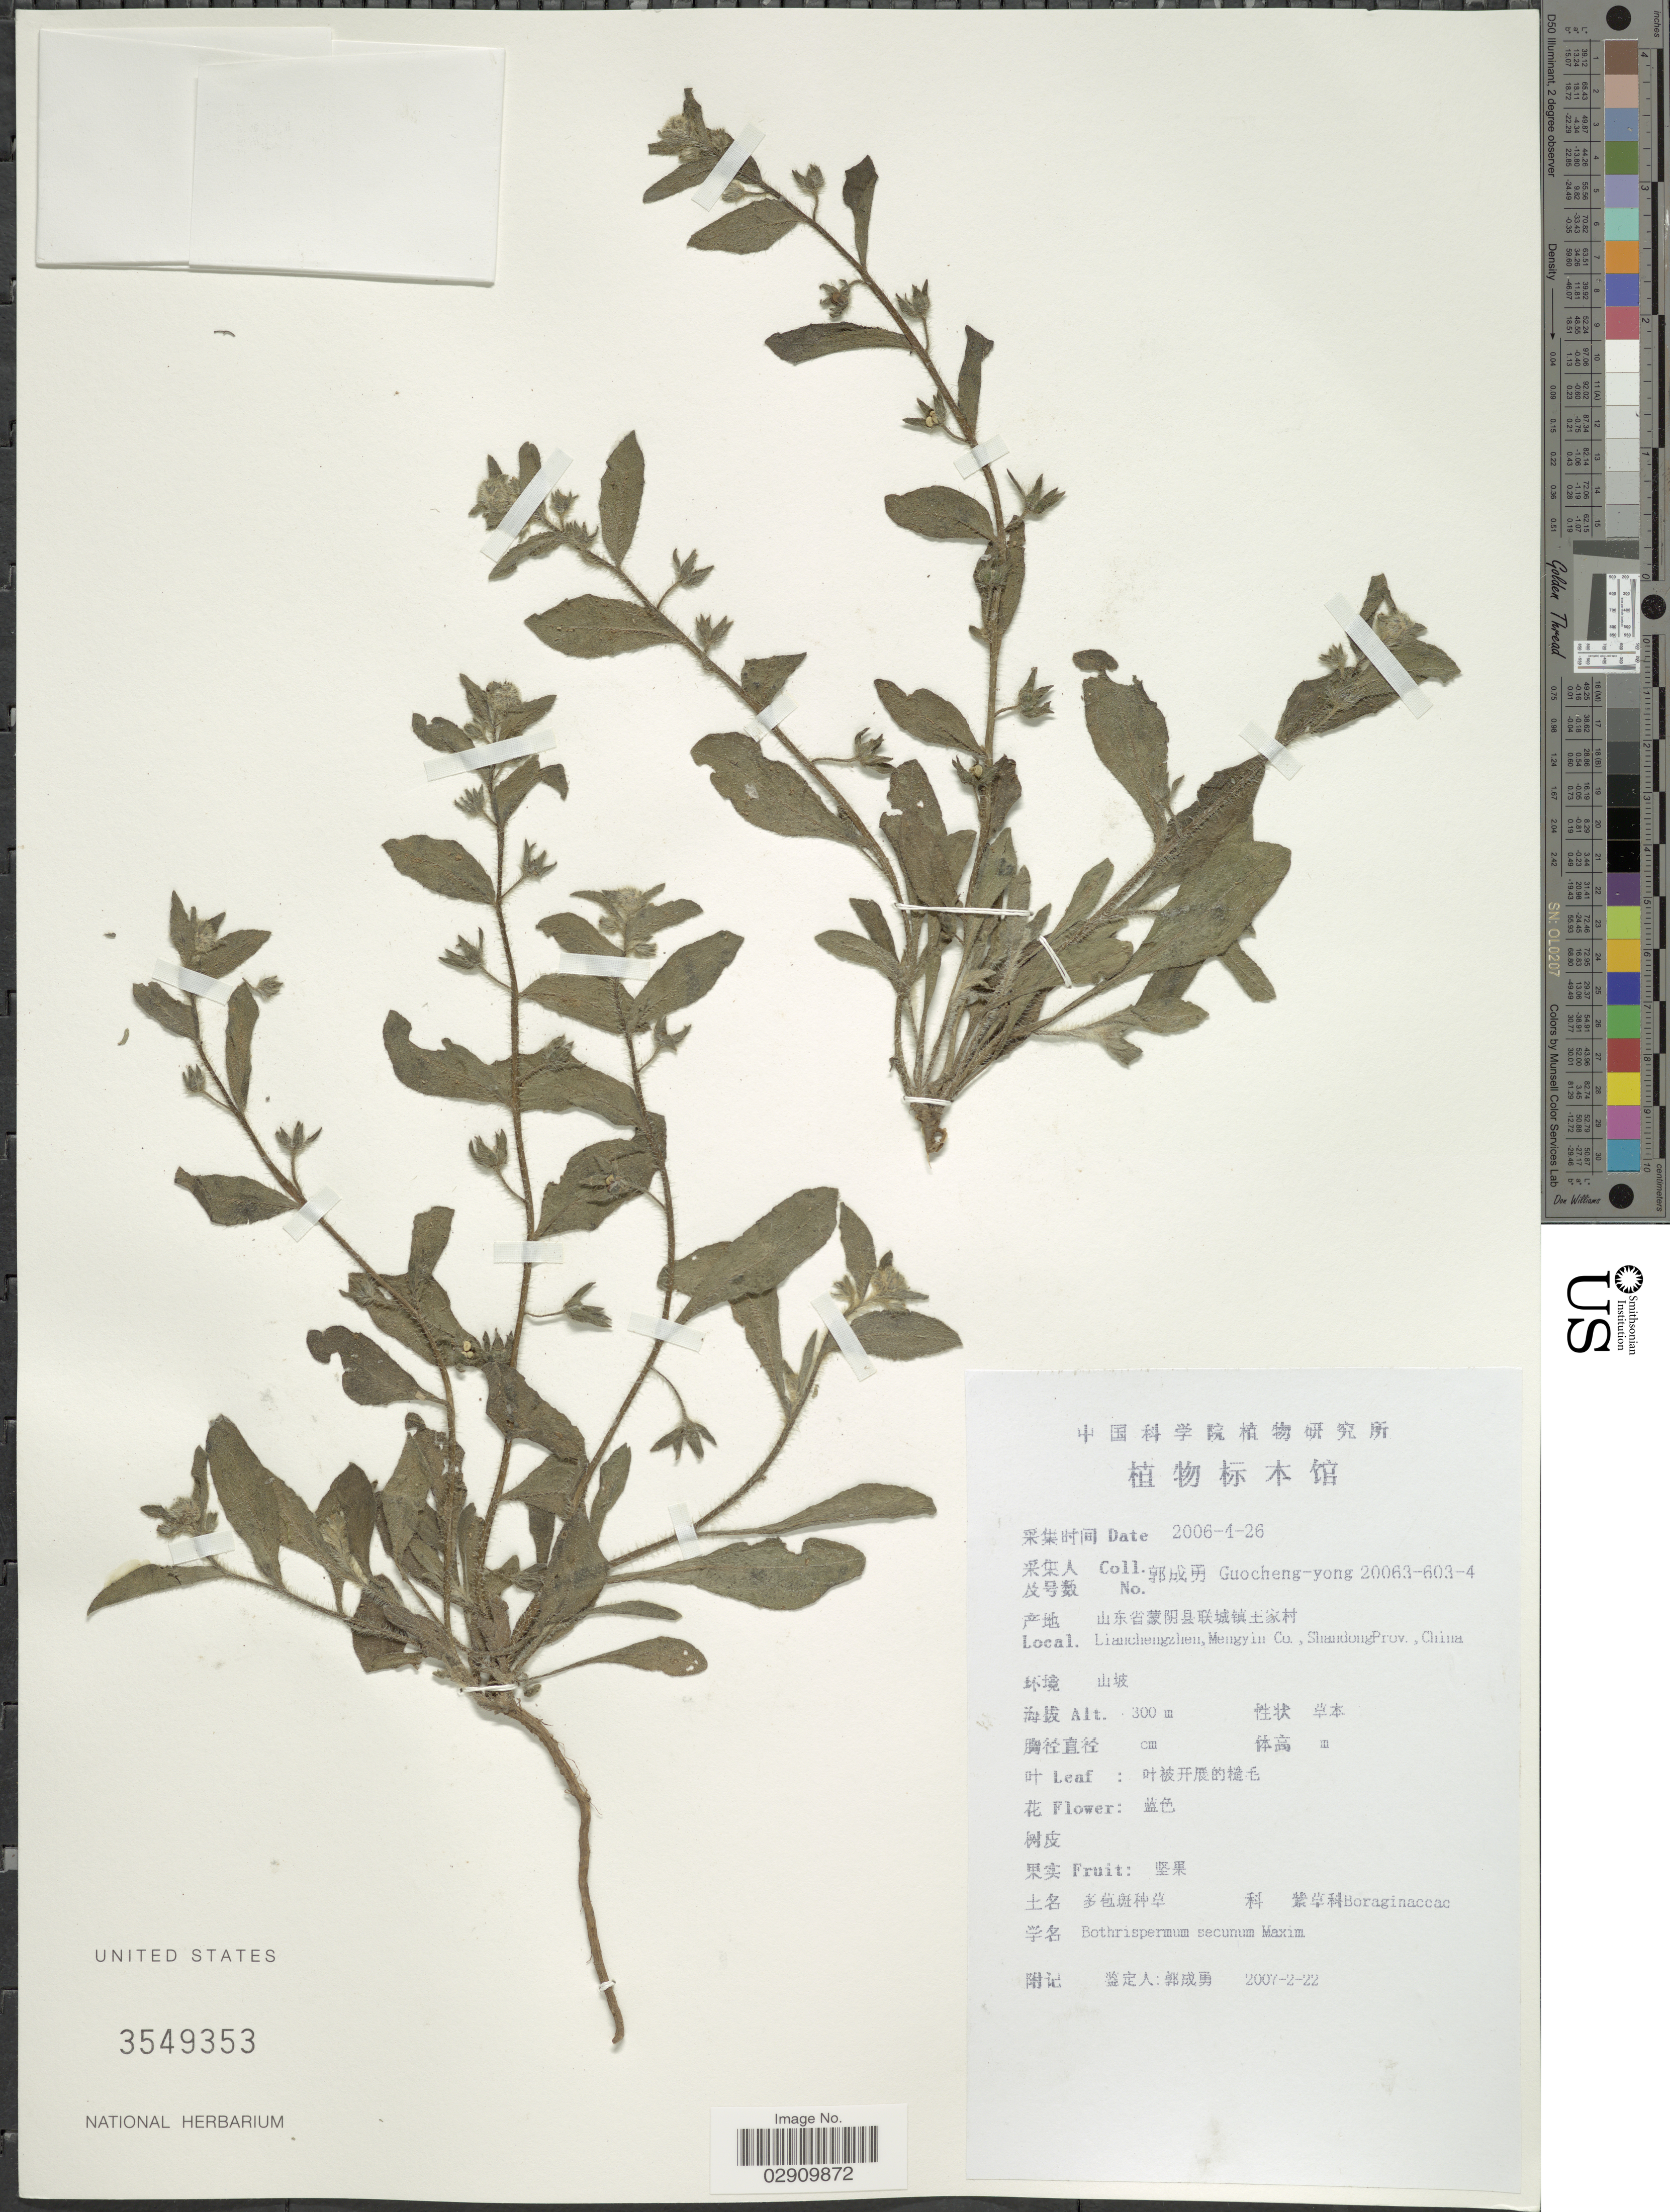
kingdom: Plantae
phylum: Tracheophyta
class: Magnoliopsida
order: Boraginales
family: Boraginaceae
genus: Bothriospermum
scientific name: Bothriospermum secundum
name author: Maxim.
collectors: Guo cheng-yong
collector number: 20063-603-4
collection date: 2006-01-26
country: China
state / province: Shandong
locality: X, Lianchengzhen, Mengyin Co., Shandong Prov.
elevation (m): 300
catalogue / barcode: US 3549353